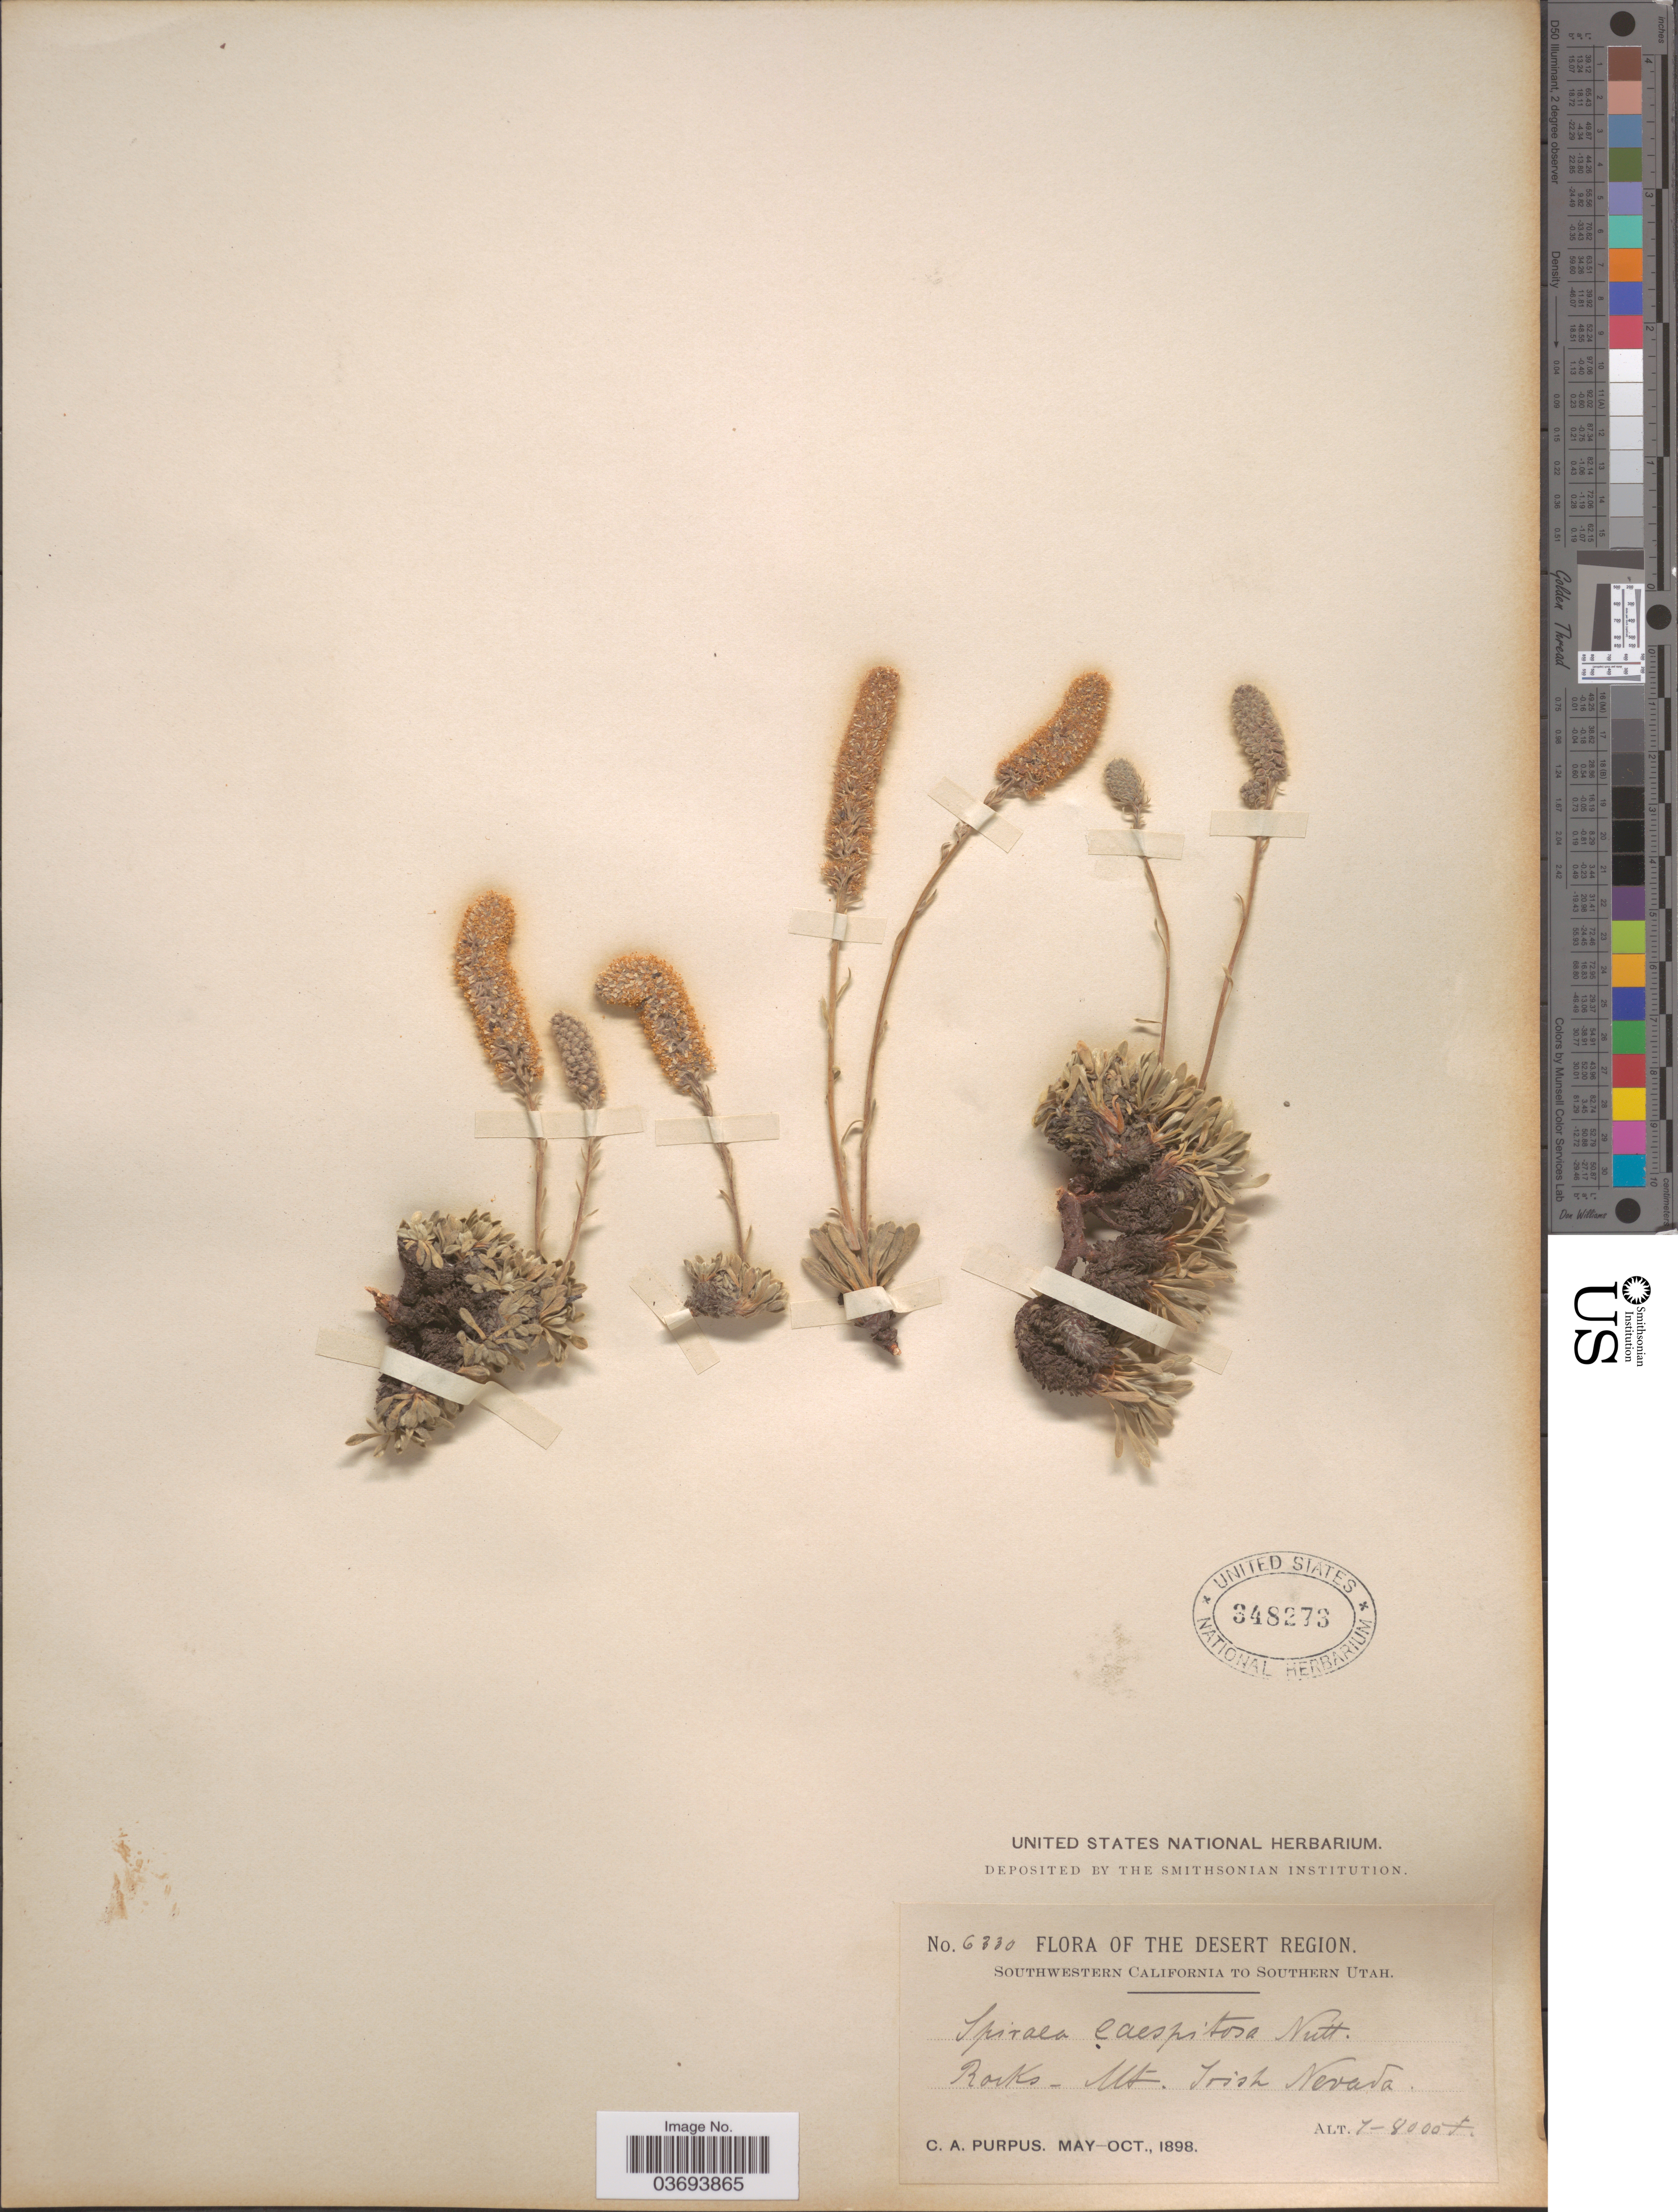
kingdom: Plantae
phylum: Tracheophyta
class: Magnoliopsida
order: Rosales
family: Rosaceae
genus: Petrophytum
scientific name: Petrophytum caespitosum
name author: (Nutt.) Rydb.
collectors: C. A. Purpus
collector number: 6330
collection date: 1898-05/1898-10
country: United States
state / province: Nevada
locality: The Desert Region. Rocks - Mts. Irish.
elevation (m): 2134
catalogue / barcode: US 348273